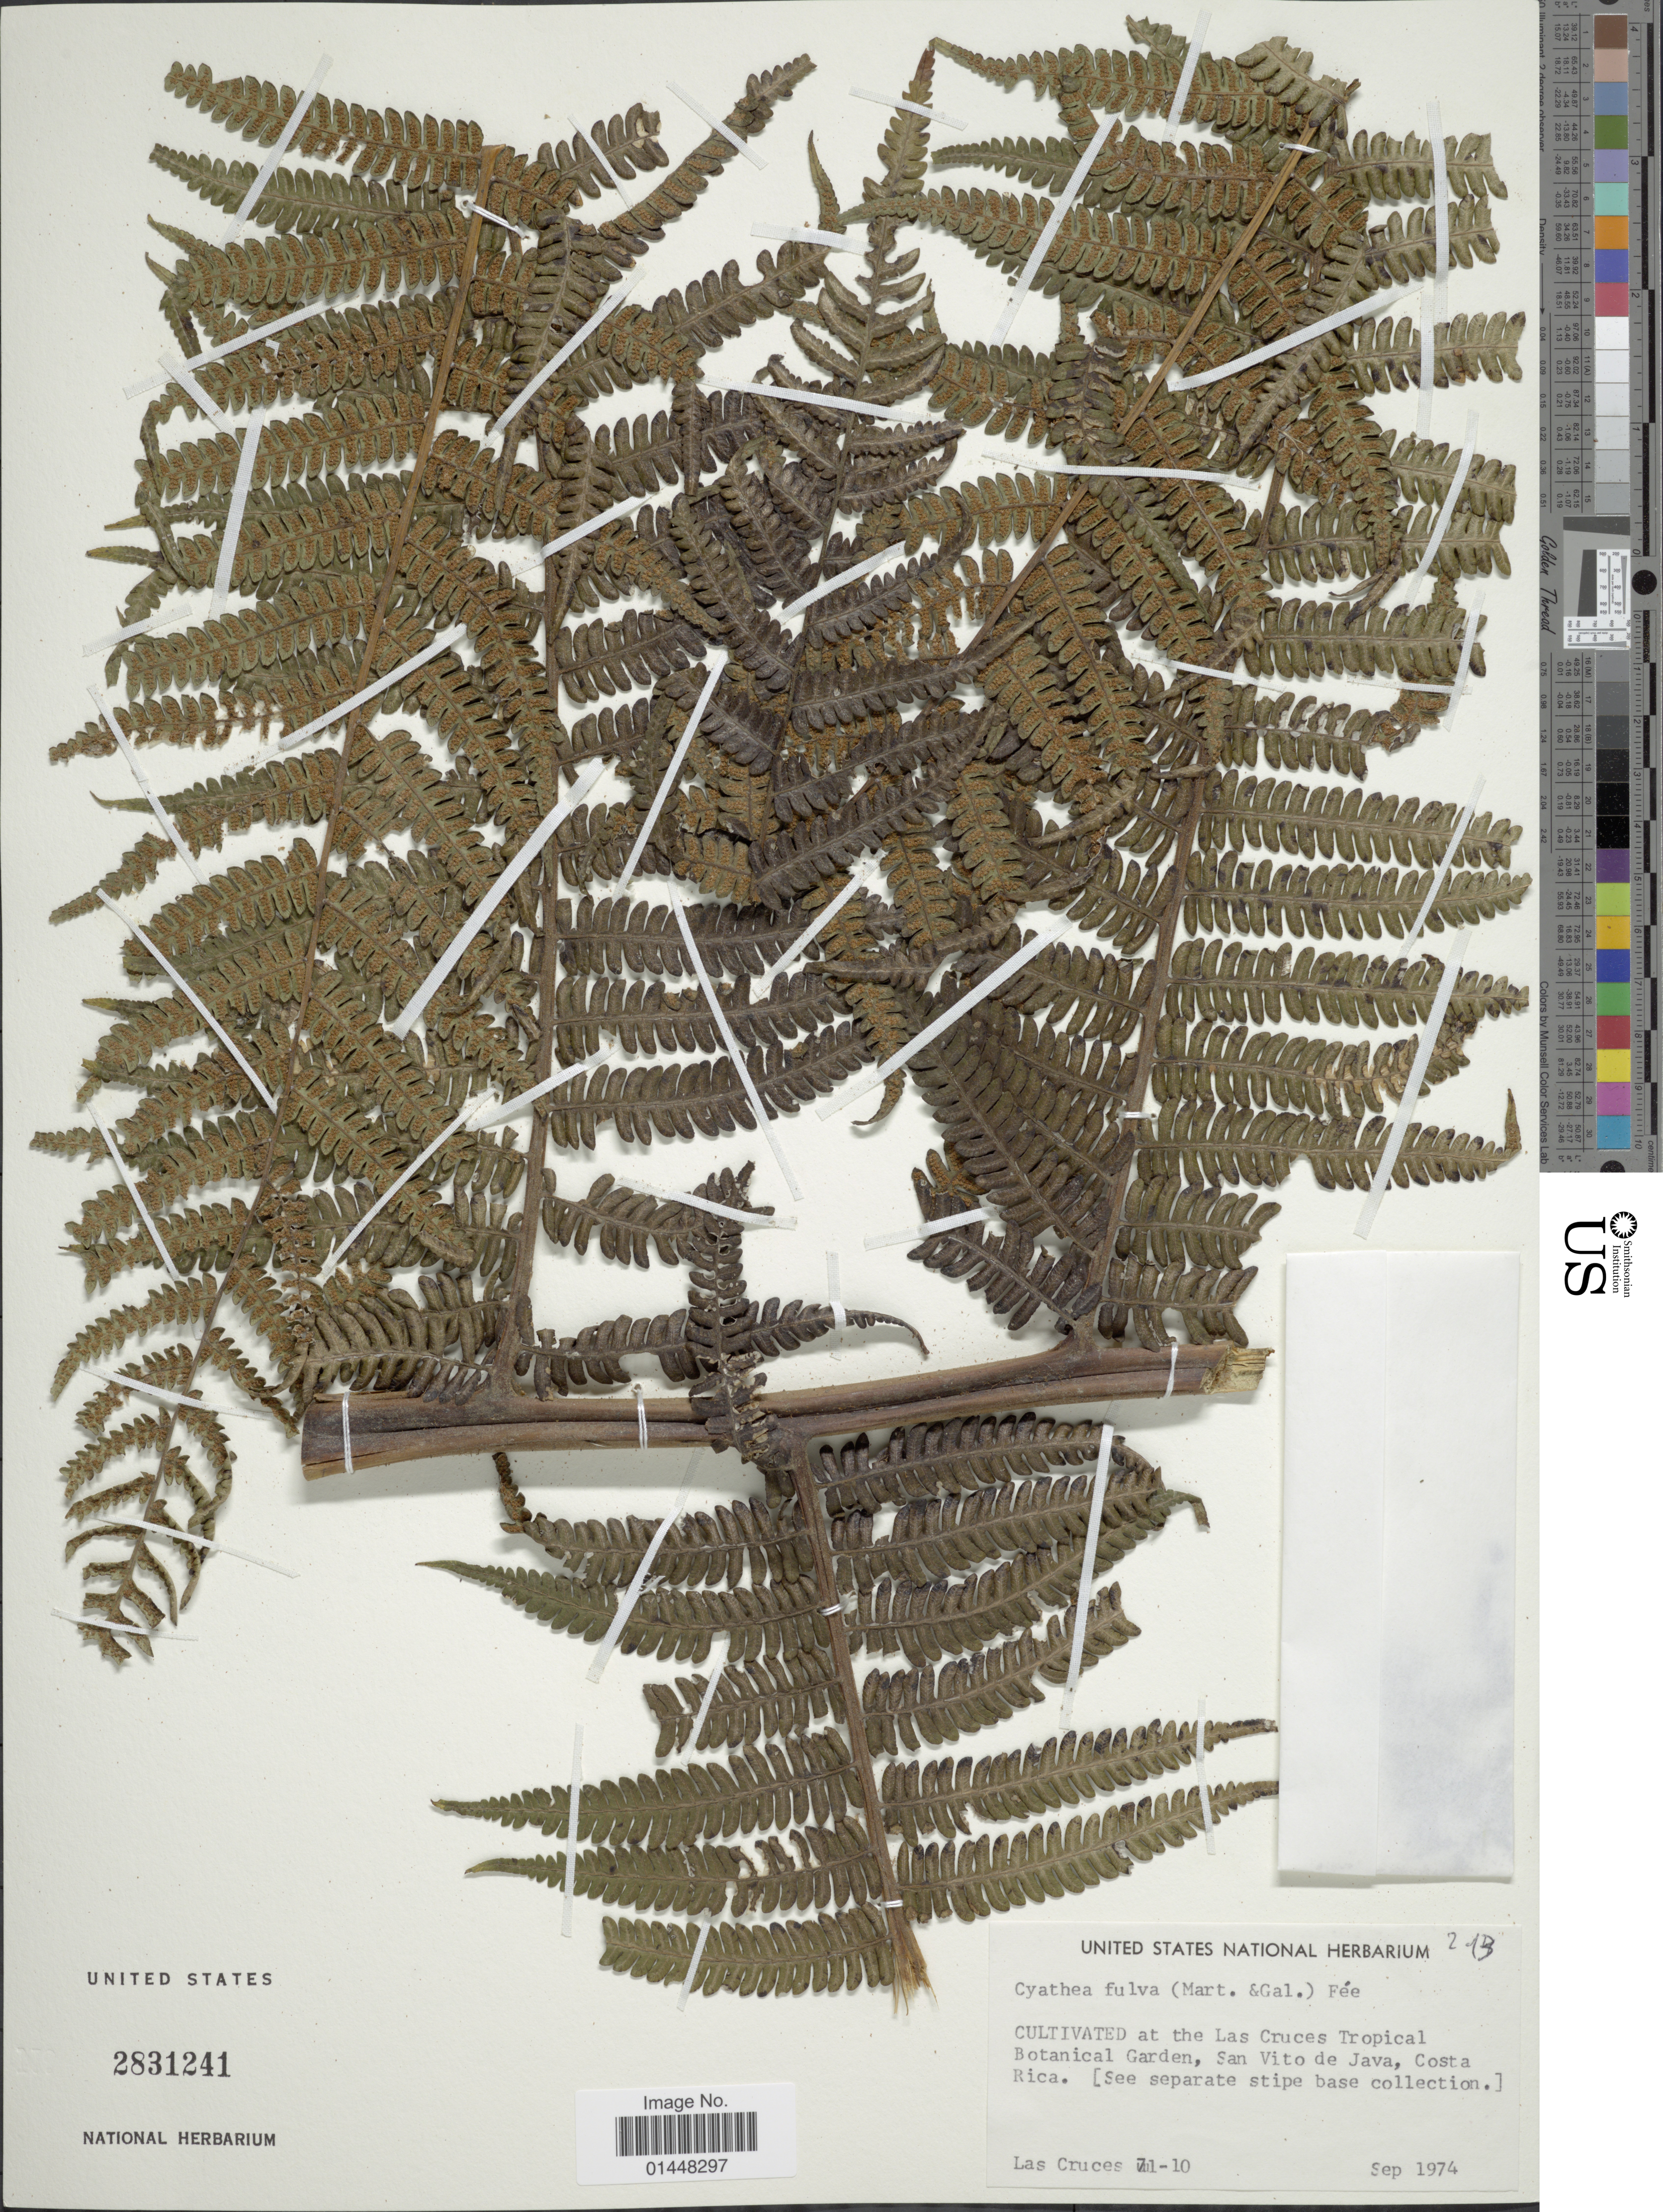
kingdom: Plantae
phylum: Tracheophyta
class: Polypodiopsida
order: Cyatheales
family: Cyatheaceae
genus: Cyathea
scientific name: Cyathea fulva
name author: (M. Martens & Galeotti) Fée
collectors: Las Cruces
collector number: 71-10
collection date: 1974-09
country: Costa Rica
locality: The Las Cruces Tropical Botanical Garden, San Vito de Java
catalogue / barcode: US 2831241